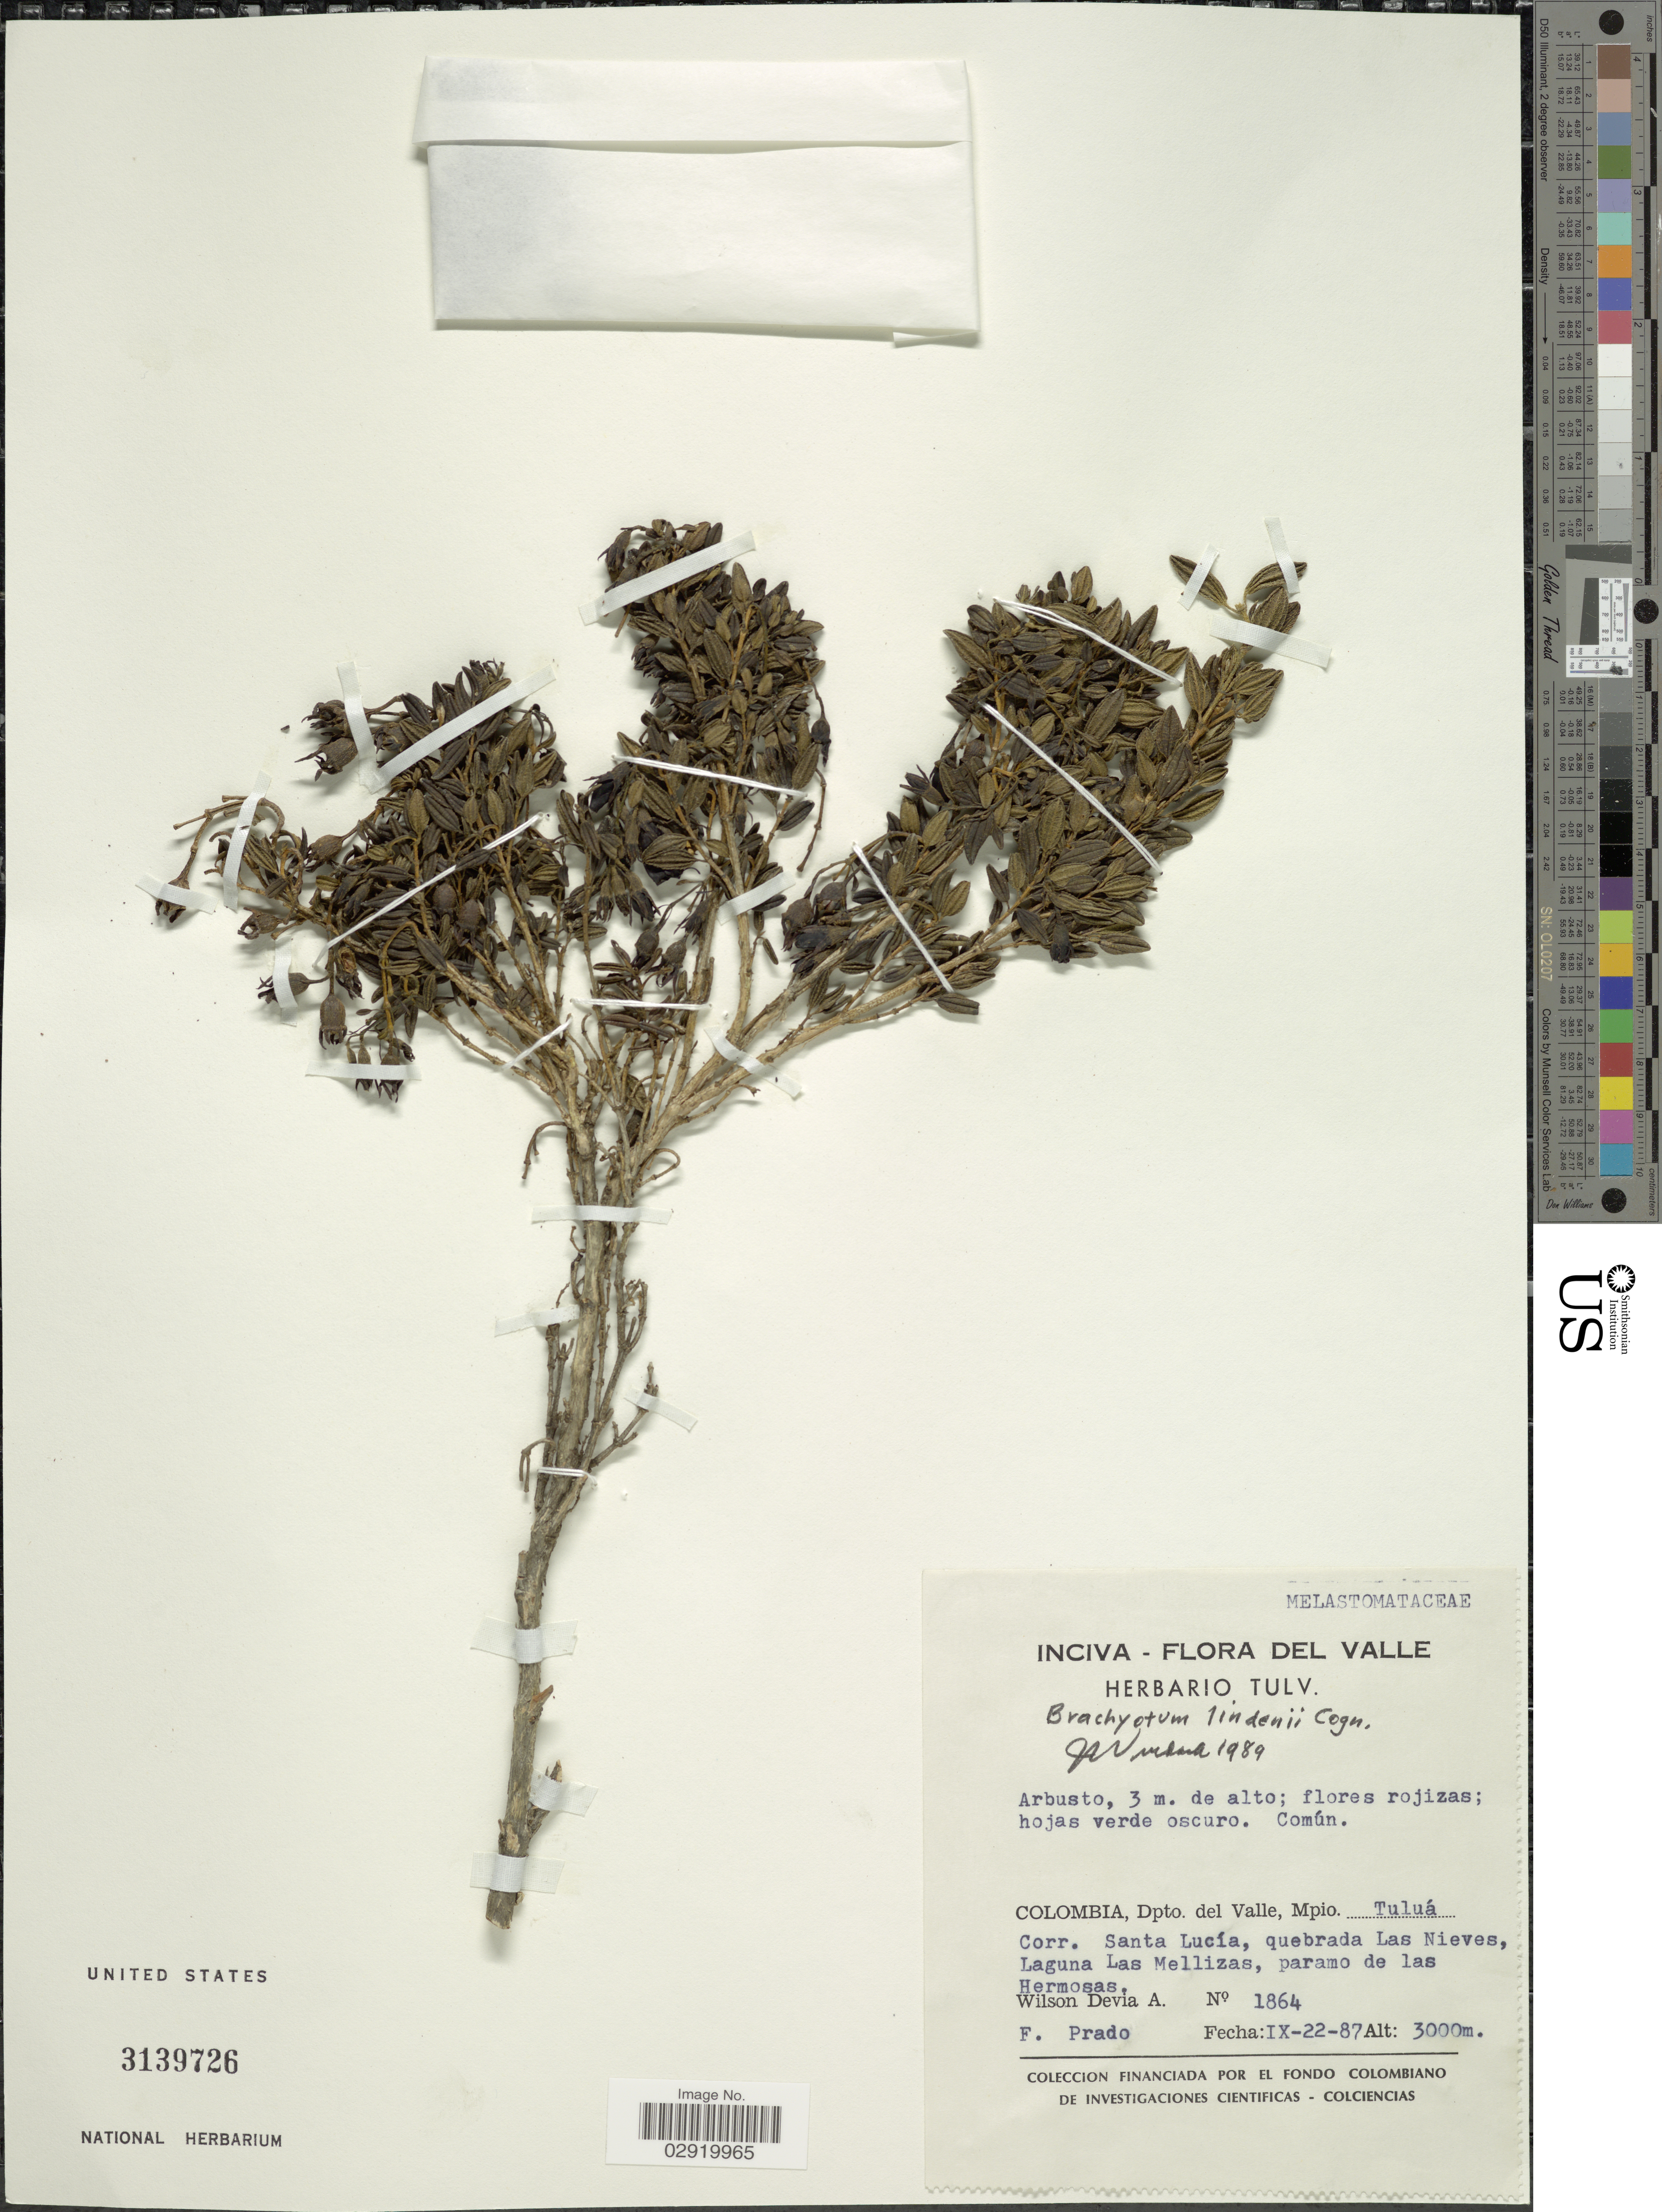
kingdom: Plantae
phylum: Tracheophyta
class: Magnoliopsida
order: Myrtales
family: Melastomataceae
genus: Brachyotum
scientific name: Brachyotum lindenii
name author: Cogn.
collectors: W. Devia A. & F. Prado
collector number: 1864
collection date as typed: Transcribed d/m/y: 22/9/87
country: Colombia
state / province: Valle del Cauca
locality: Depto. del Valle, Mpio. Tuluá Corr. Santa Lucía, quebrada Las Nieves, Laguna Las Mellizas, paramo de las Hermosas.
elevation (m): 3000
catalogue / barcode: US 3139726